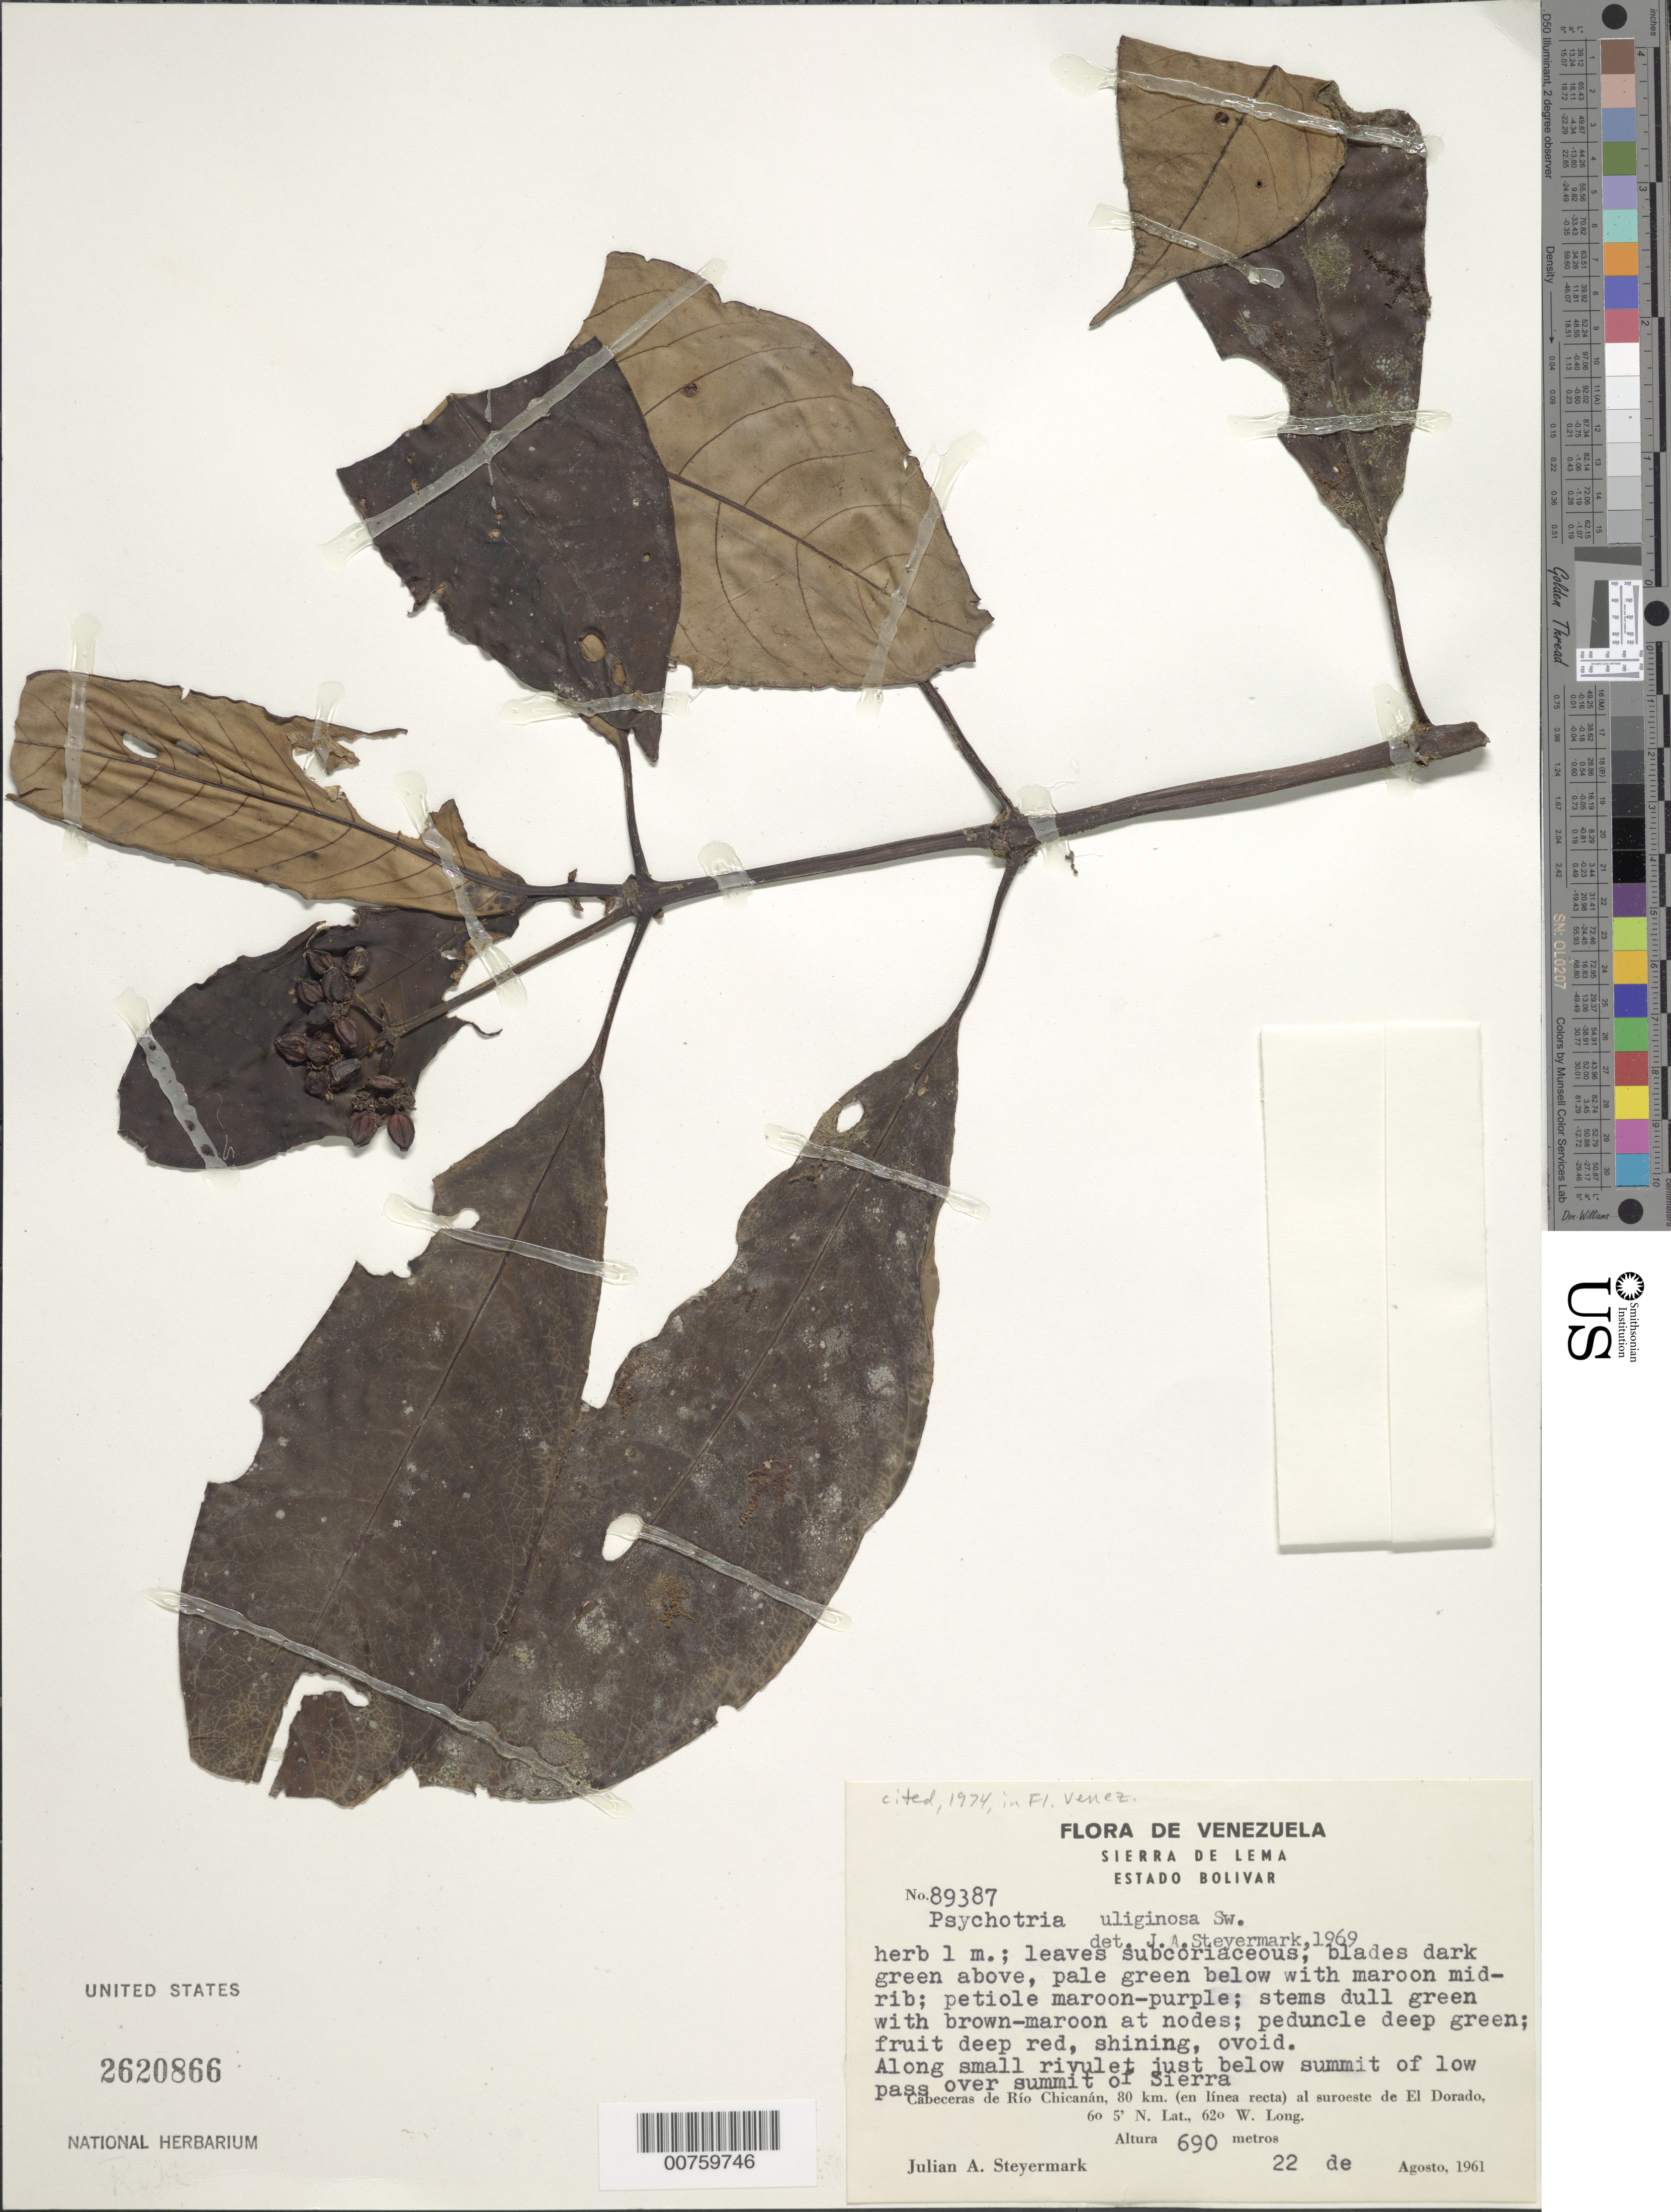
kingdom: Plantae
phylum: Tracheophyta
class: Magnoliopsida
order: Gentianales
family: Rubiaceae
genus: Psychotria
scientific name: Psychotria uliginosa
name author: Sw.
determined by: Steyermark, Julian A., (VEN)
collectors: J. Steyermark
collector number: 89387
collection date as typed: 22-Aug-61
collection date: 1961-08-22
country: Venezuela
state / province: Bolívar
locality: Sierra de Lema; Cabeceras de Río Chicanán, 80 km (in a straight line) to southwest of El Dorado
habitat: Along small rivulet just below summit of low pass over summit of Sierra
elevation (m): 690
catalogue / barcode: US 2620866